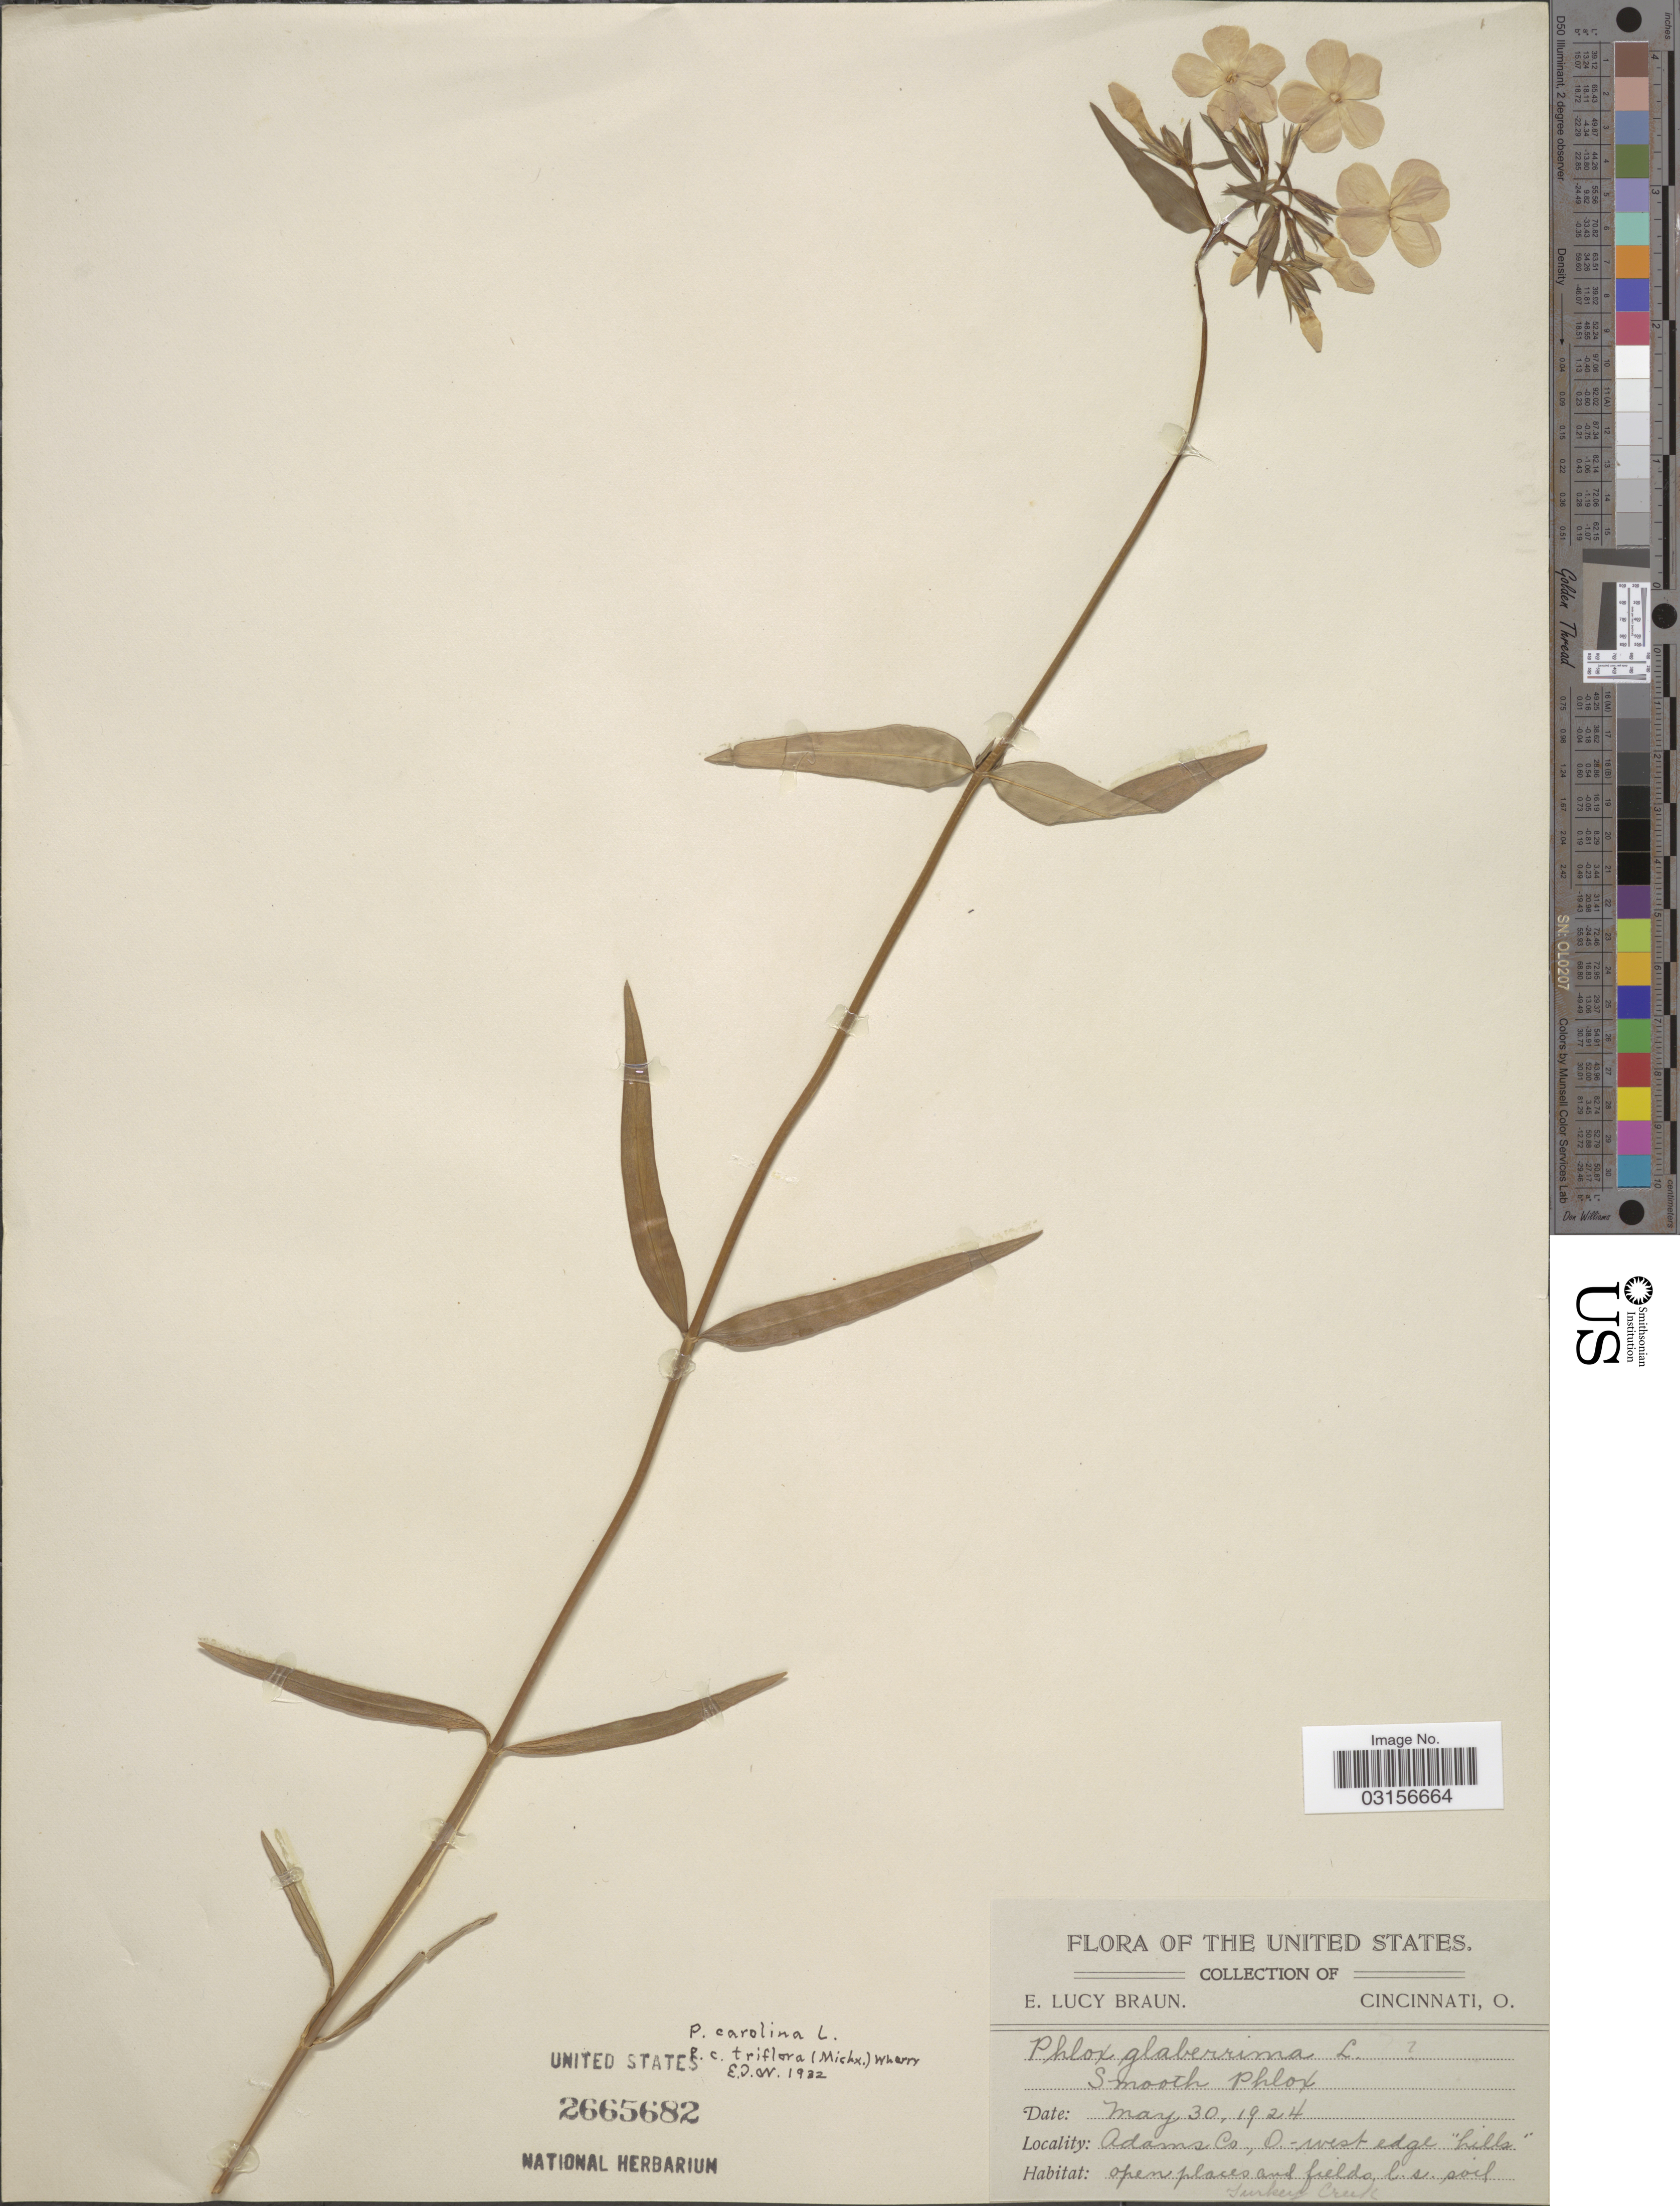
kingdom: Plantae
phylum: Tracheophyta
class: Magnoliopsida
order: Ericales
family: Polemoniaceae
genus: Phlox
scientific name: Phlox glaberrima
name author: L.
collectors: E. L. Braun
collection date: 1924-05-30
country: United States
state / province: Ohio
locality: Adams Co, O.-west edge "hills". Turkey Creek.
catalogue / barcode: US 2665682